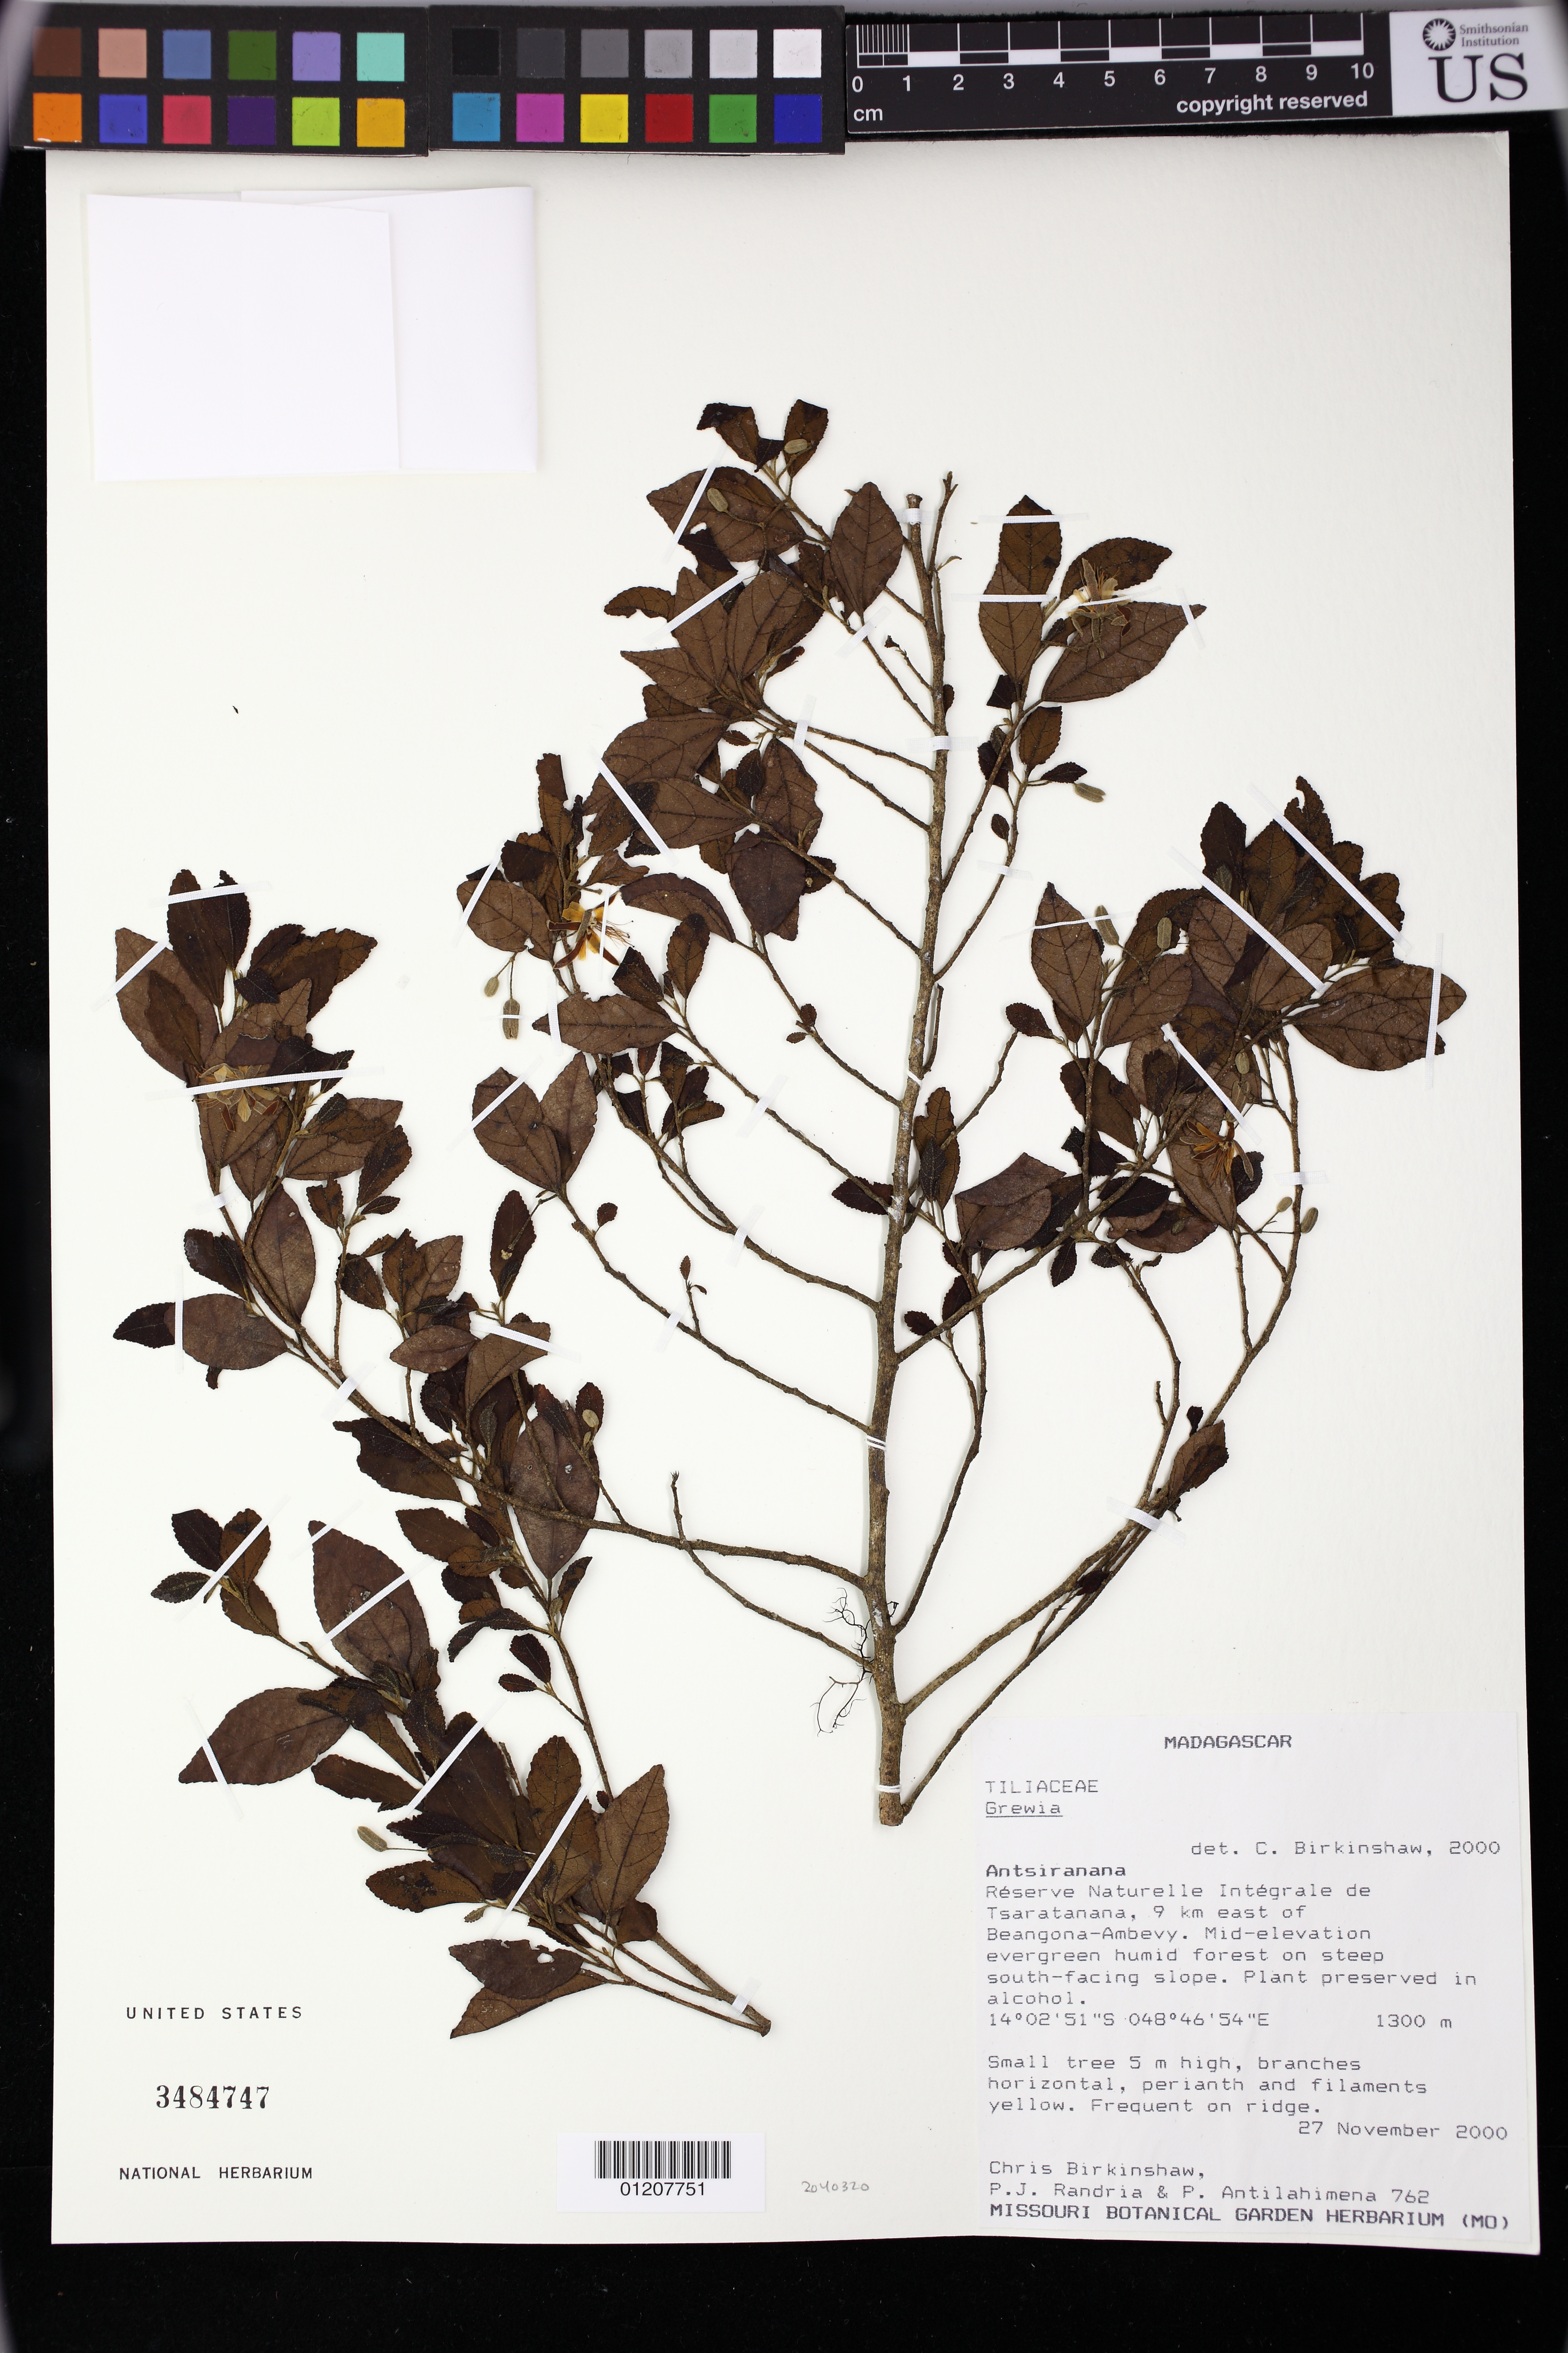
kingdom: Plantae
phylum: Tracheophyta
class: Magnoliopsida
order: Malvales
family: Malvaceae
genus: Grewia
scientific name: Grewia calvata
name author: Baker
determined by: Jourdain-Fievet, L.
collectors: C. R. Birkinshaw, P. J. Randria & P. Antilahimena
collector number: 762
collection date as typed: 27 Nov 2000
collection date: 2000-11-27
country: Madagascar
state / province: Diana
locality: Antsiranana. Reserve Naturelle Integrale de Tsaratanana, 9 km east of Beandona-Ambevy.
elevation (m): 1300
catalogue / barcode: US 3484747